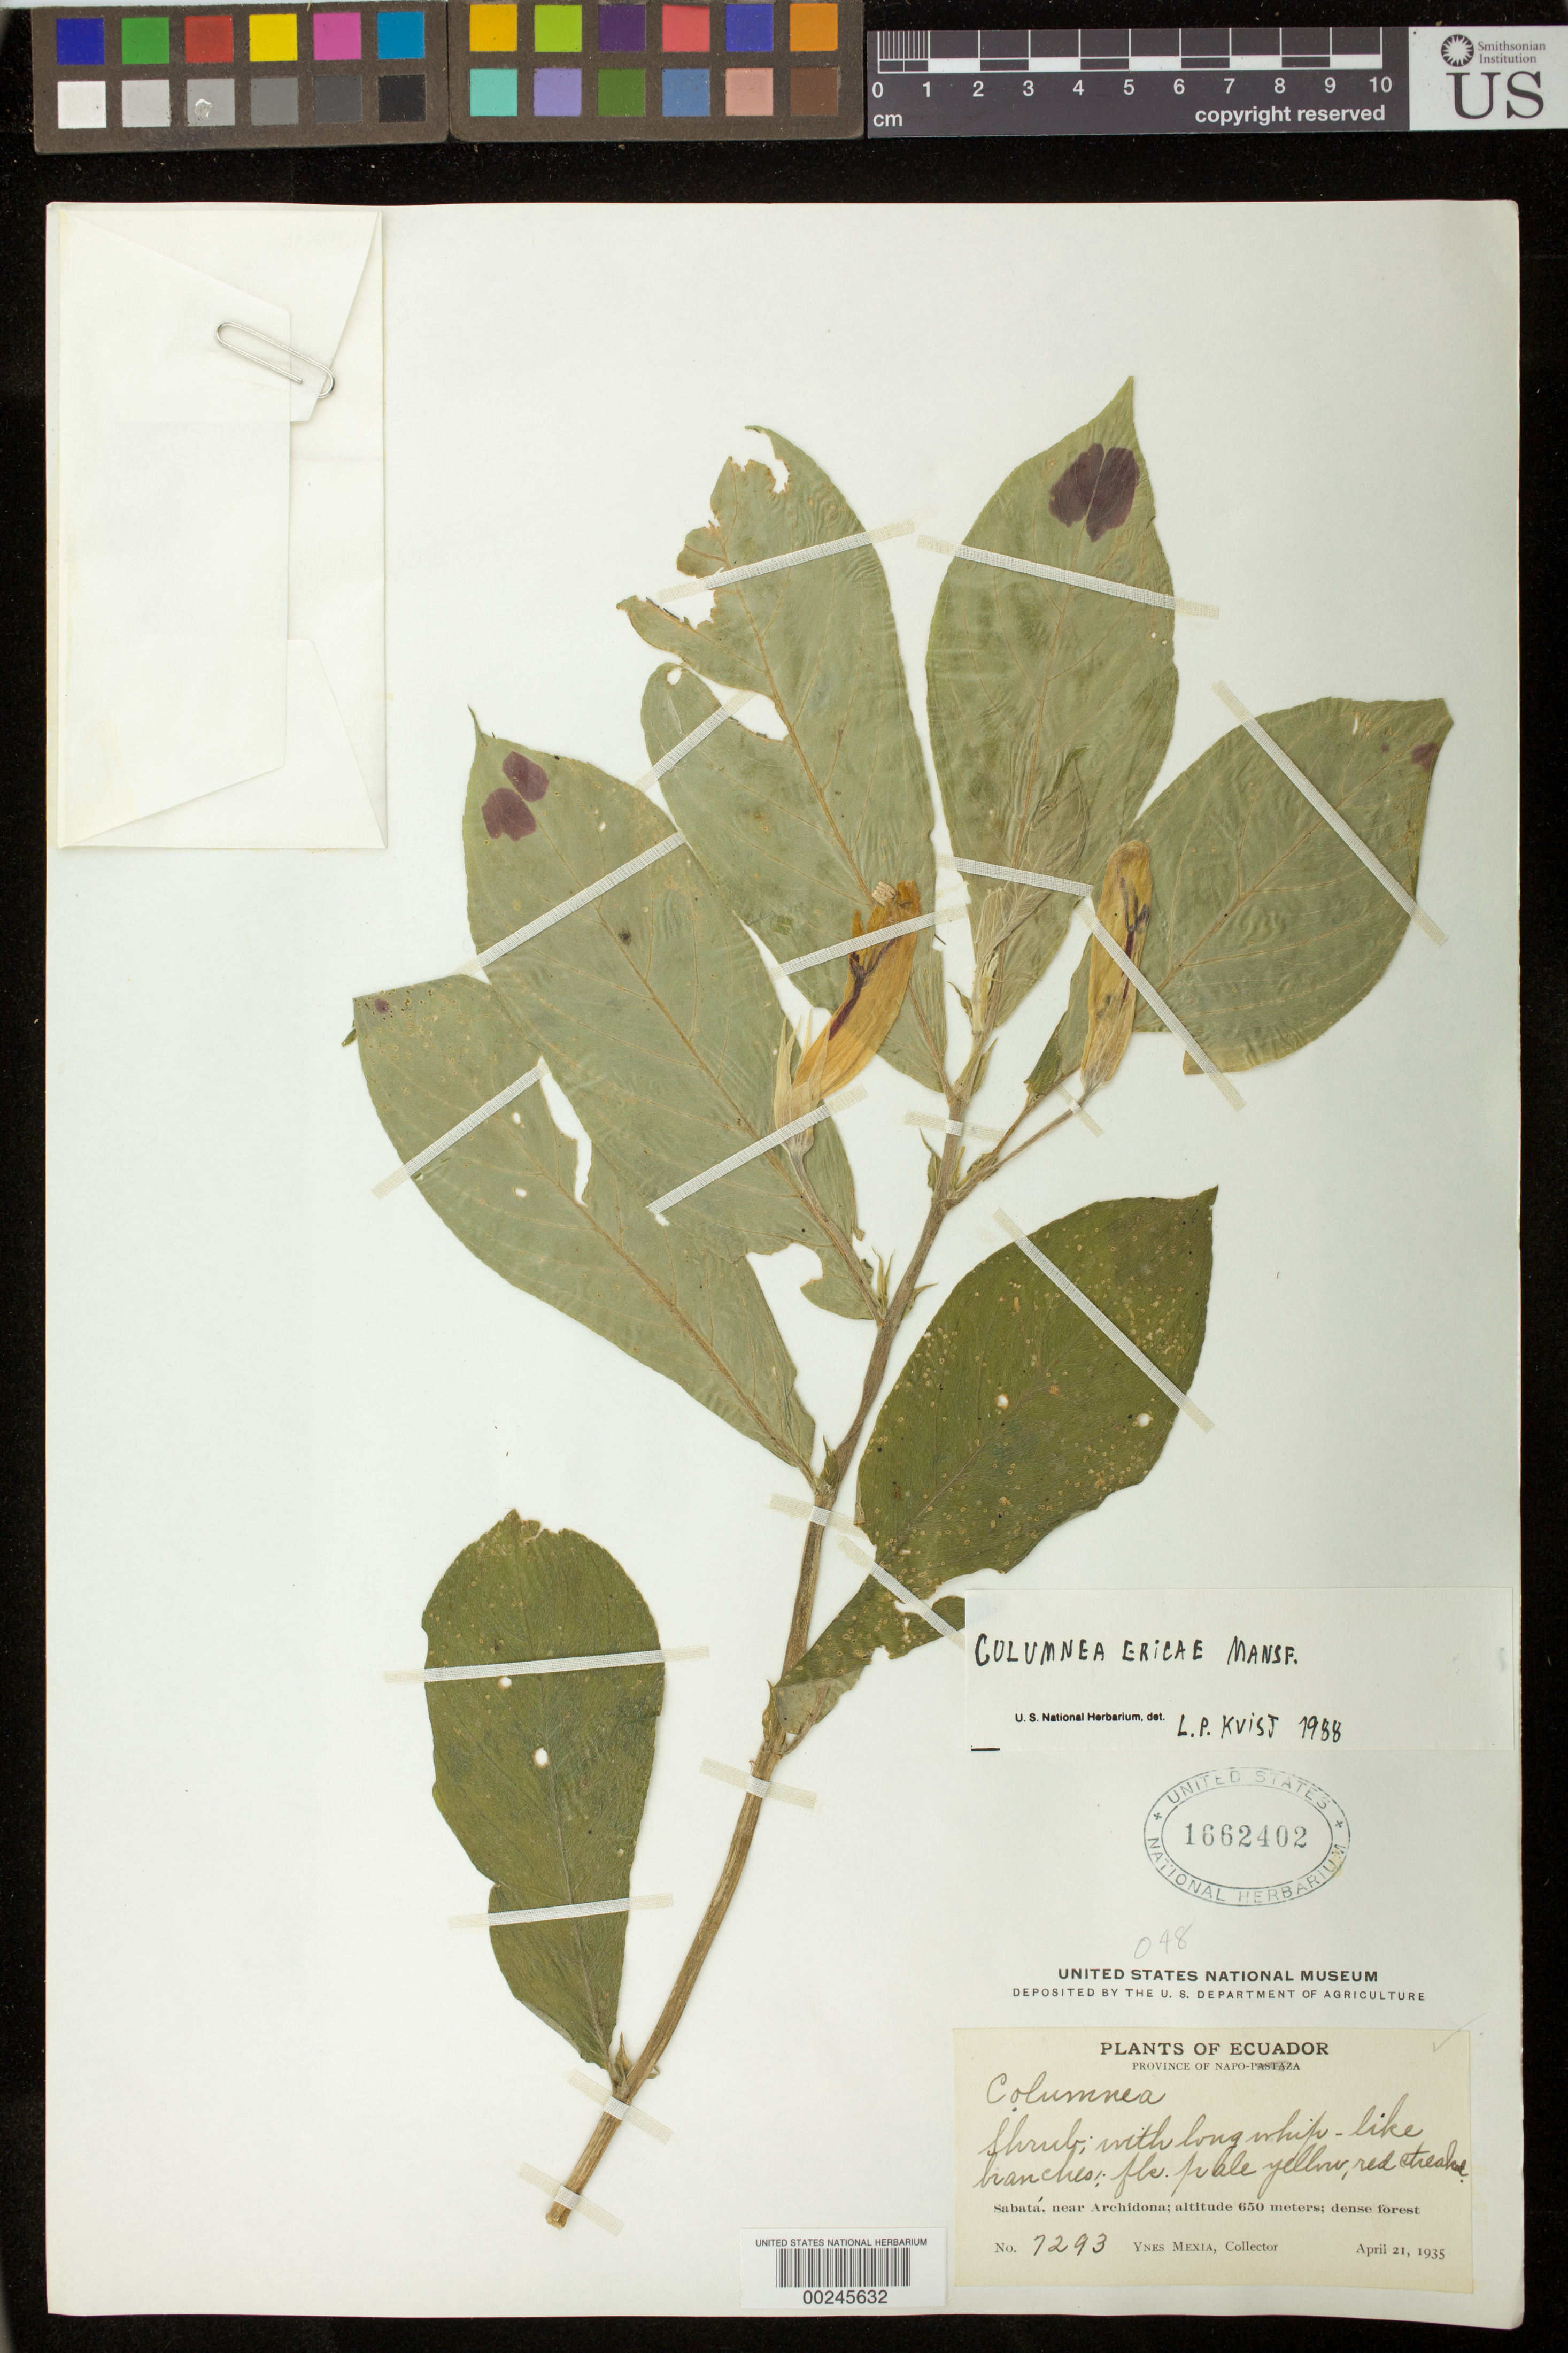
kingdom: Plantae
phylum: Tracheophyta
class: Magnoliopsida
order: Lamiales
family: Gesneriaceae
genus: Columnea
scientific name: Columnea ericae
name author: Mansf.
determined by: Skog, Laurence E.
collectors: Y. Mexia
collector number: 7293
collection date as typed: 21 Apr 1935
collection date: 1935-04-21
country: Ecuador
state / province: Napo / Pastaza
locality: Sabata, near Archidona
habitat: Dense forest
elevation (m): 650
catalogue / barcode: US 1662402